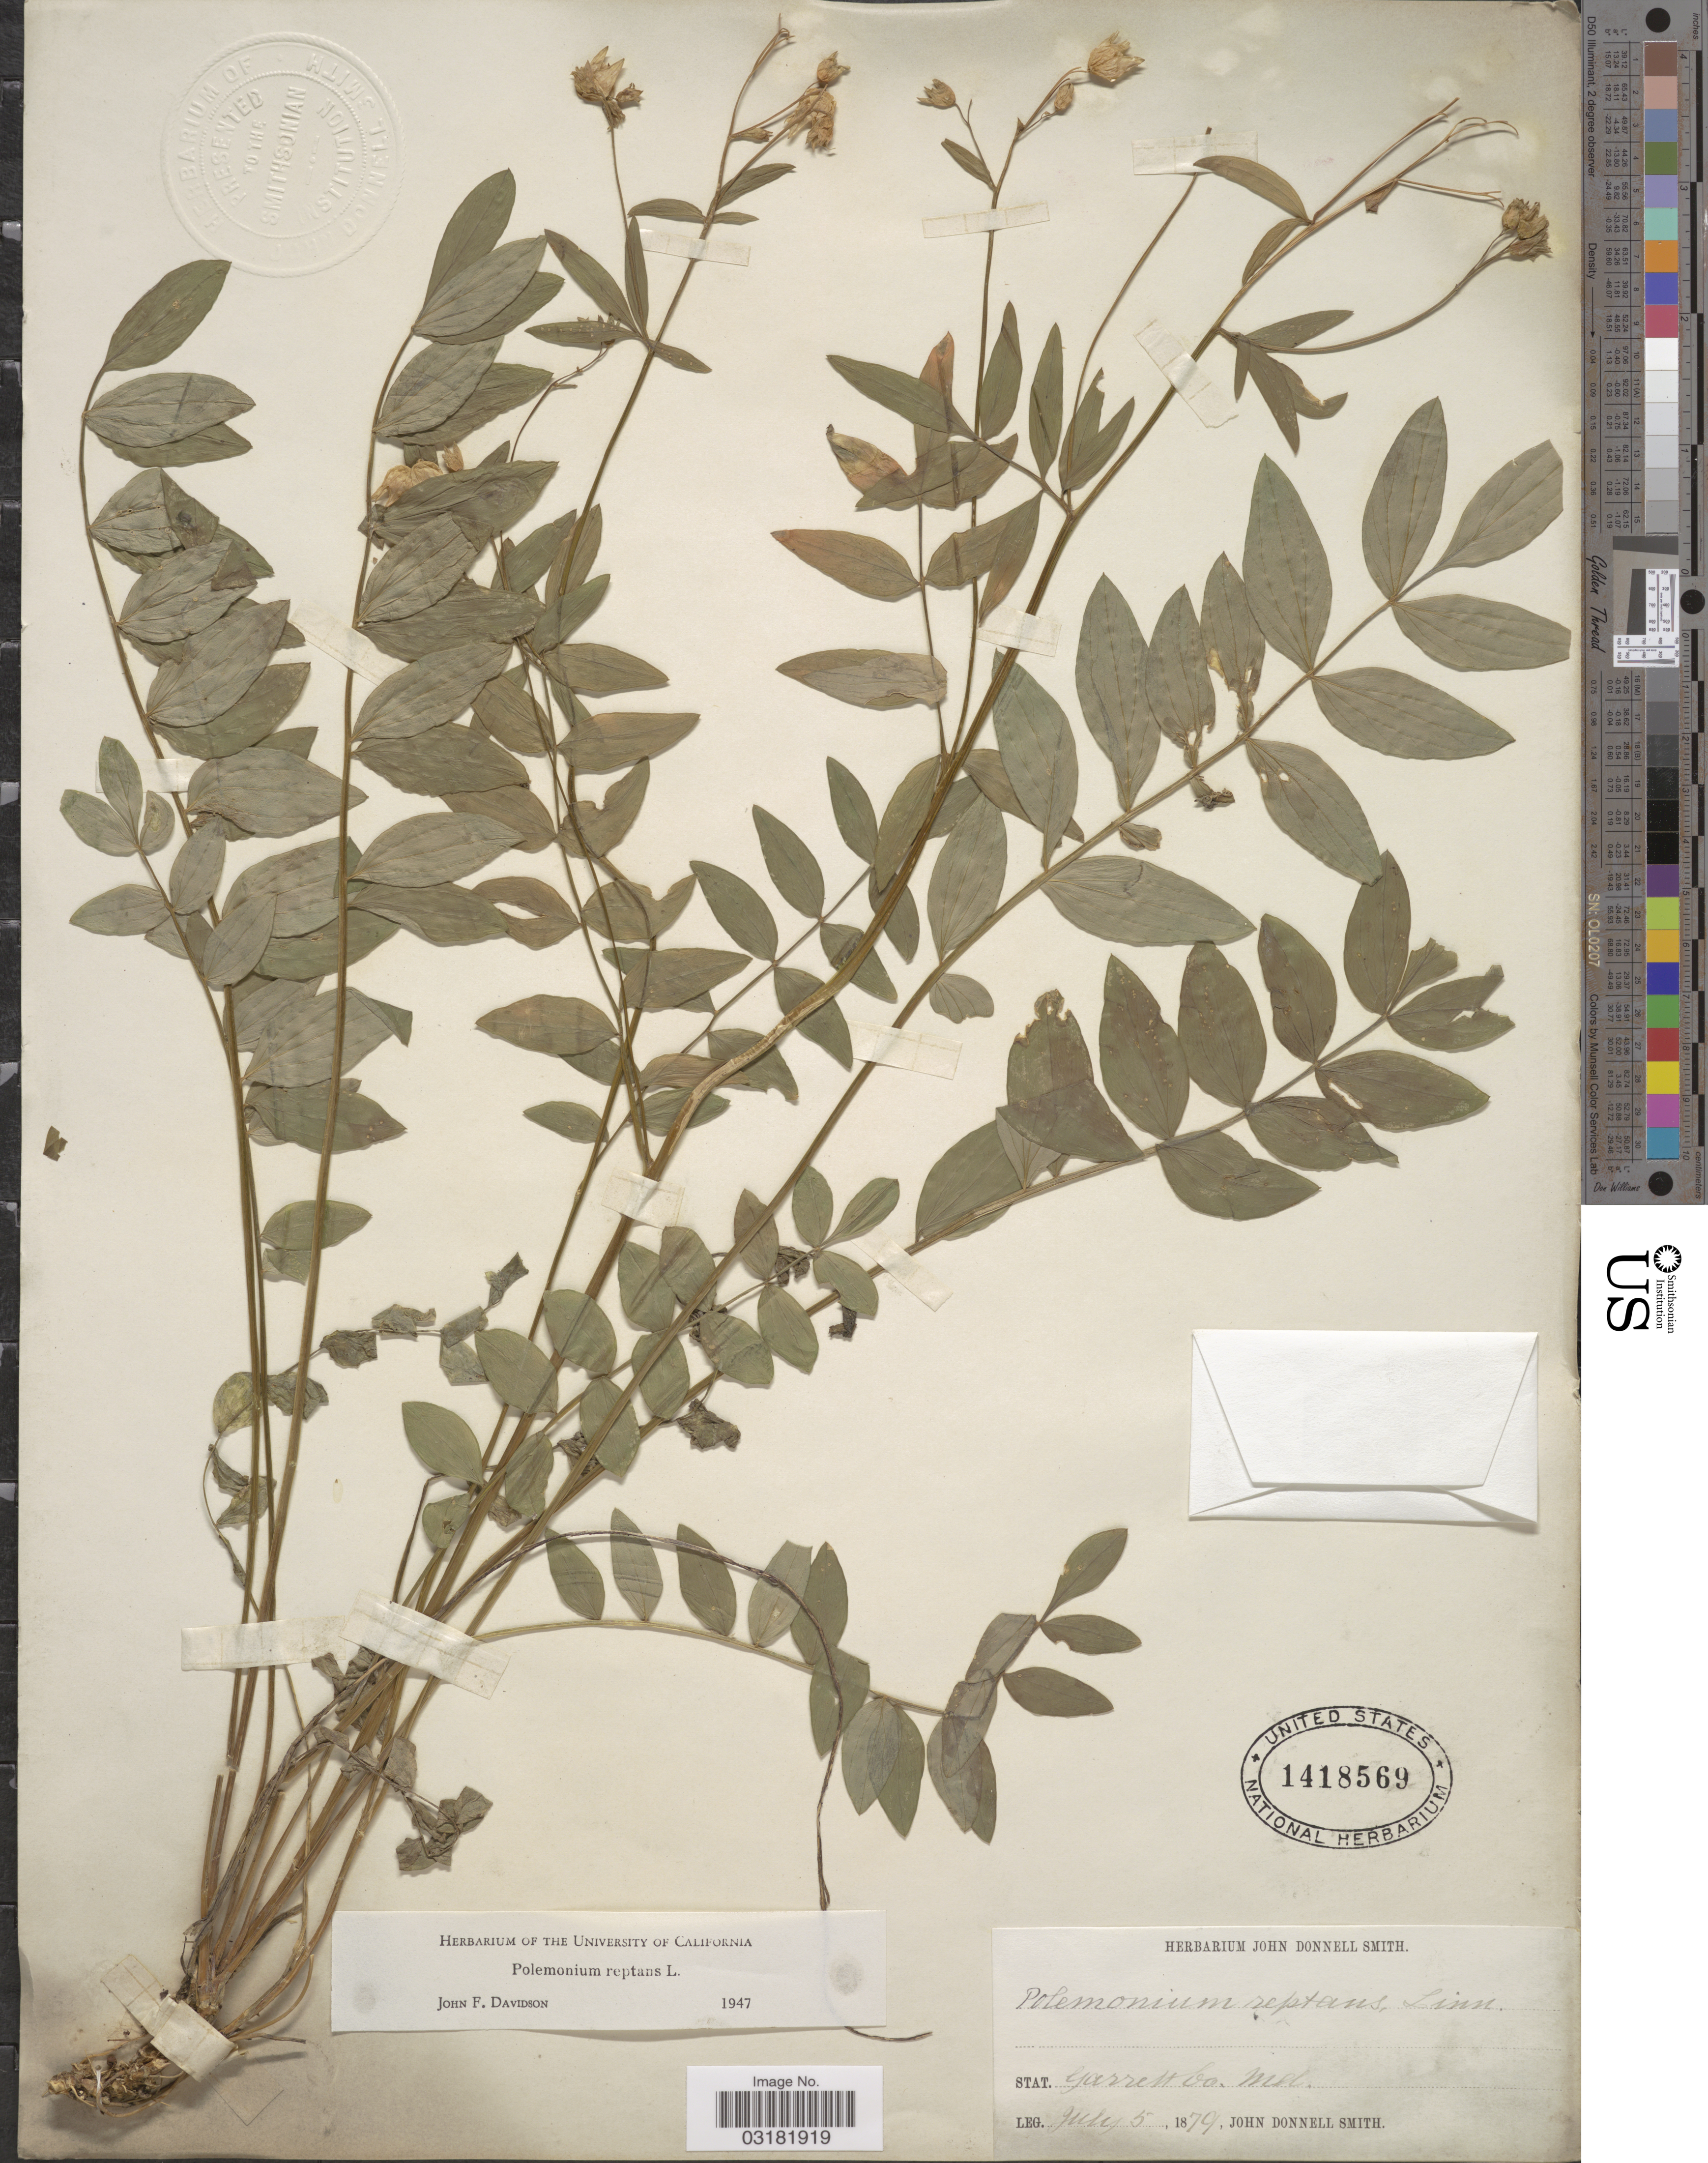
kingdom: Plantae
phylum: Tracheophyta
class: Magnoliopsida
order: Ericales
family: Polemoniaceae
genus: Polemonium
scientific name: Polemonium reptans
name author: L.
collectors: J. Donnell Smith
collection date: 1879-07-05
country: United States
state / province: Maryland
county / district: Garrett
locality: Stat. Garrett Co., Md.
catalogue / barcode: US 1418569